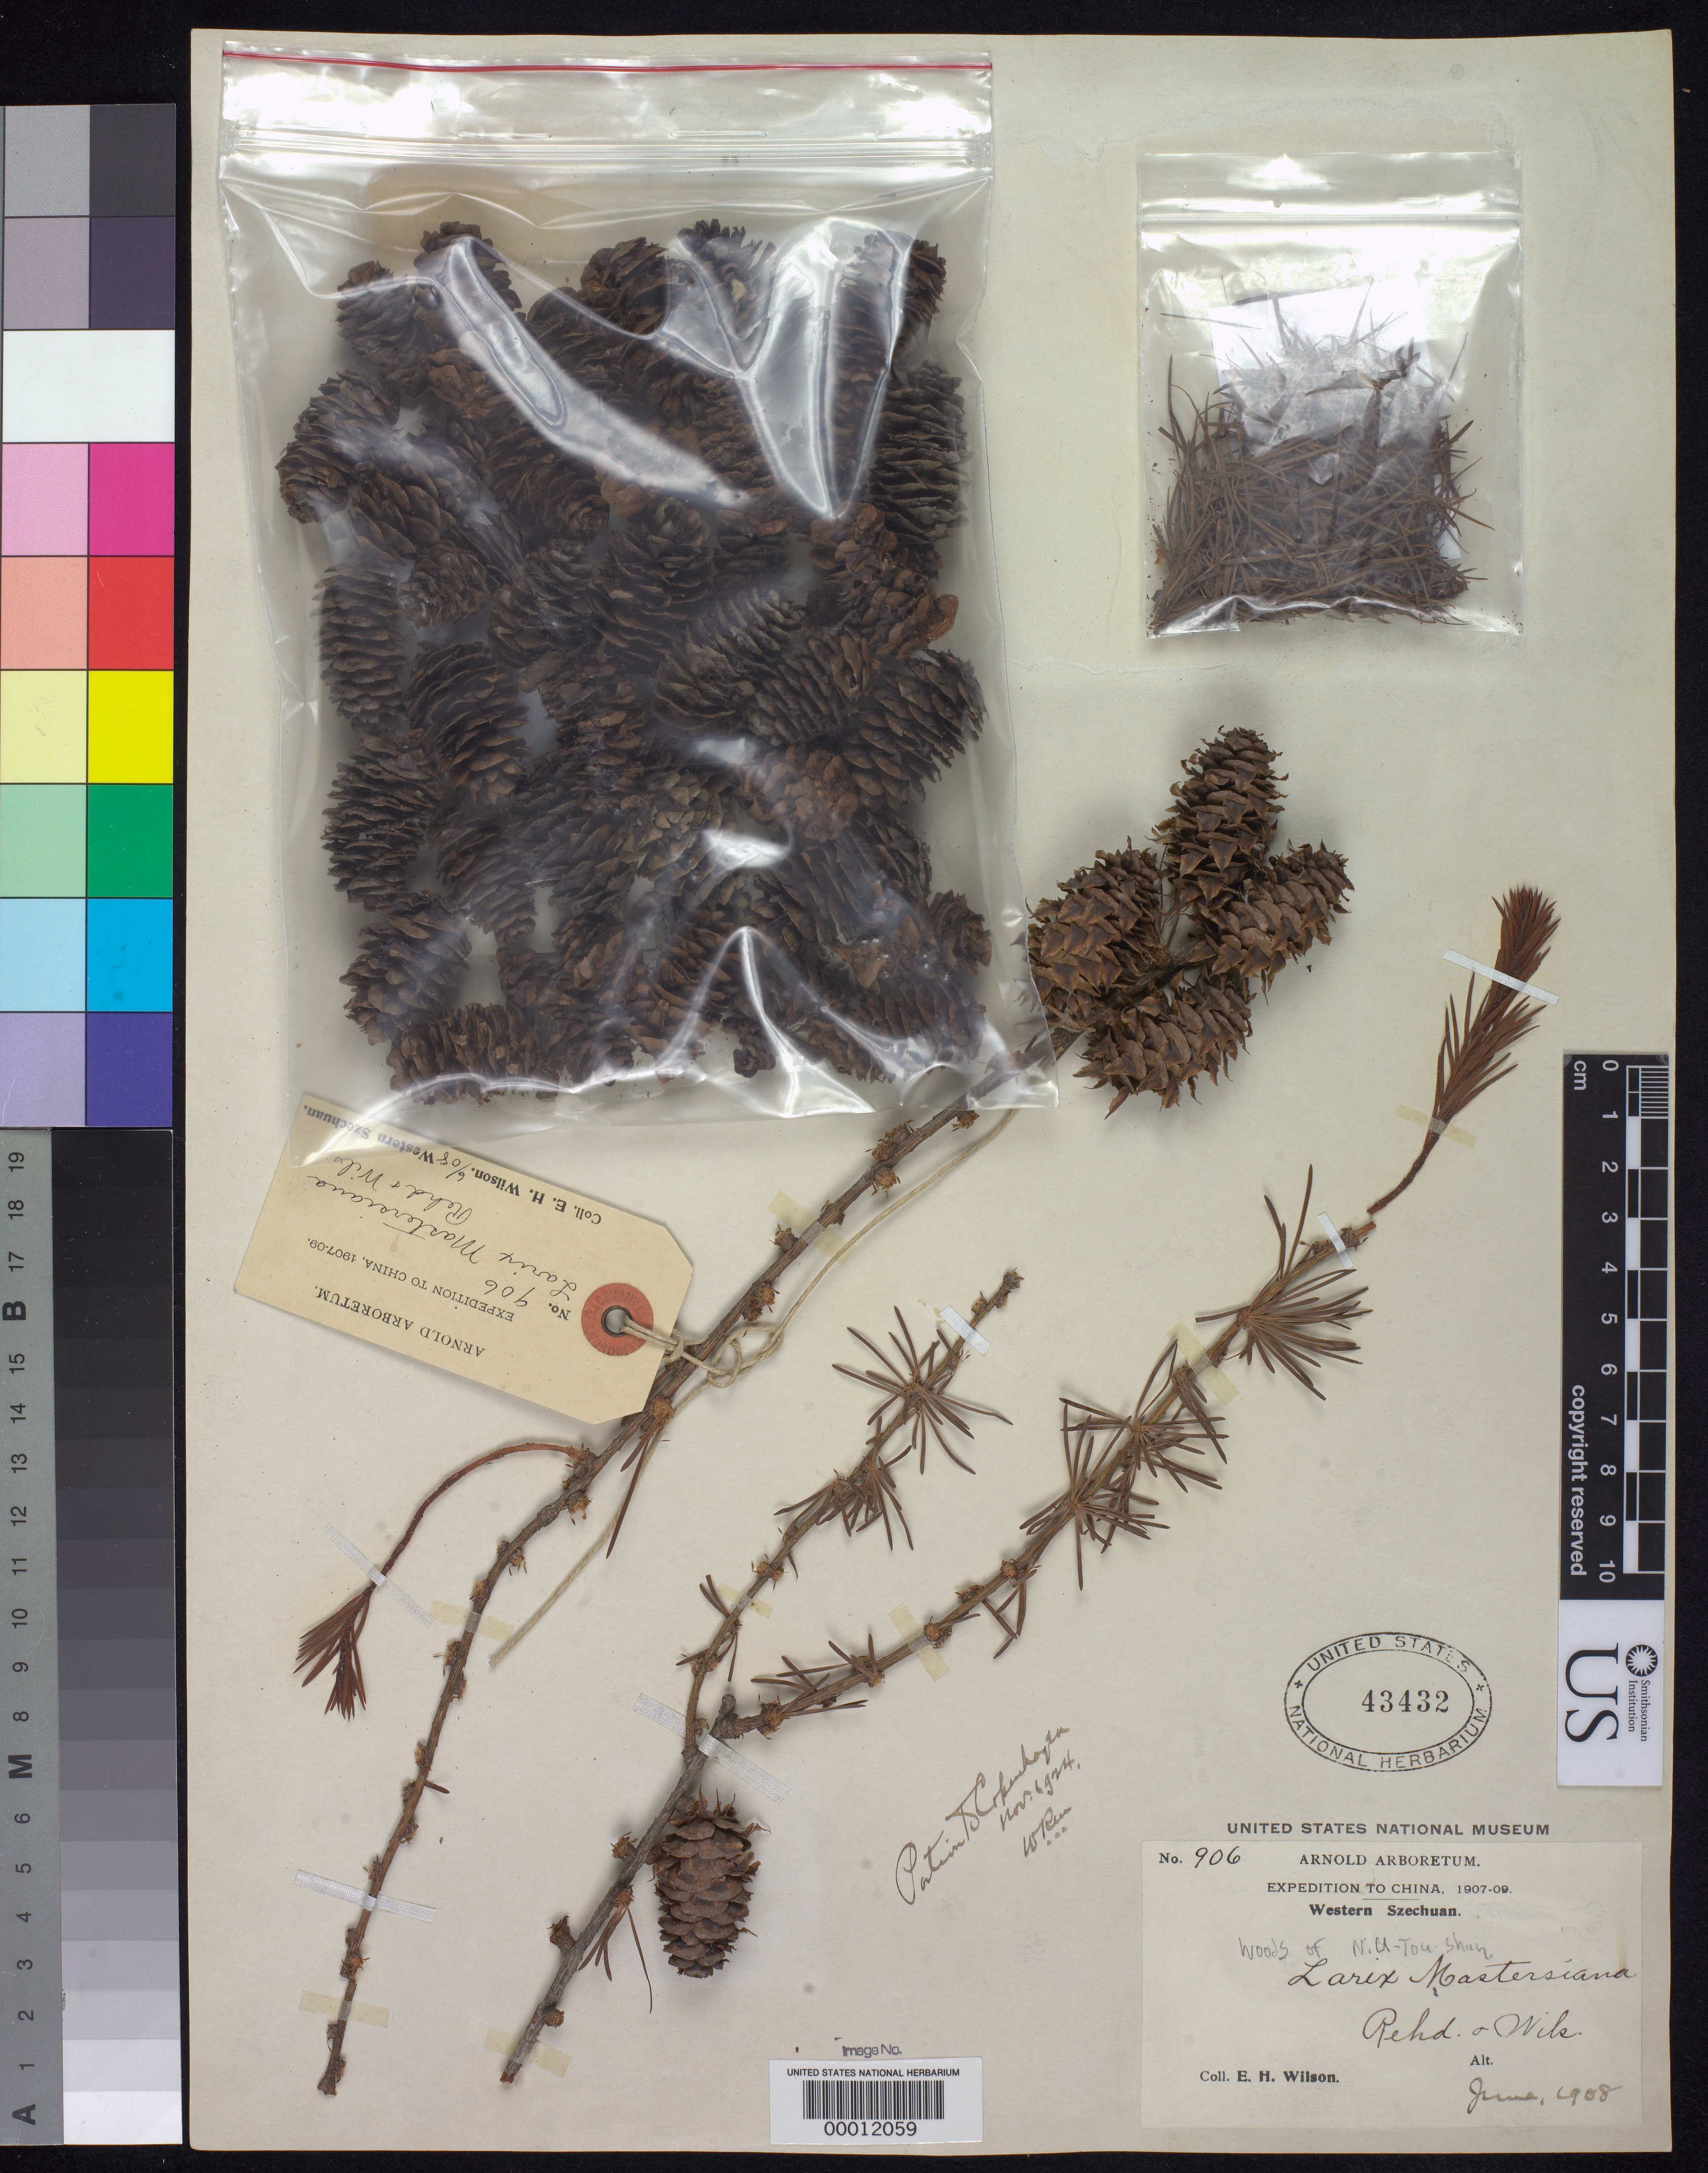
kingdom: Plantae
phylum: Tracheophyta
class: Pinopsida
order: Pinales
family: Pinaceae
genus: Larix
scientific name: Larix mastersiana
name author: Rehder & E.H. Wilson in Sarg.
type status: Type Collection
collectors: E. H. Wilson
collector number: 906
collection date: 1908-06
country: China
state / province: Sichuan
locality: Western Szechuan.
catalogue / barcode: US 43432